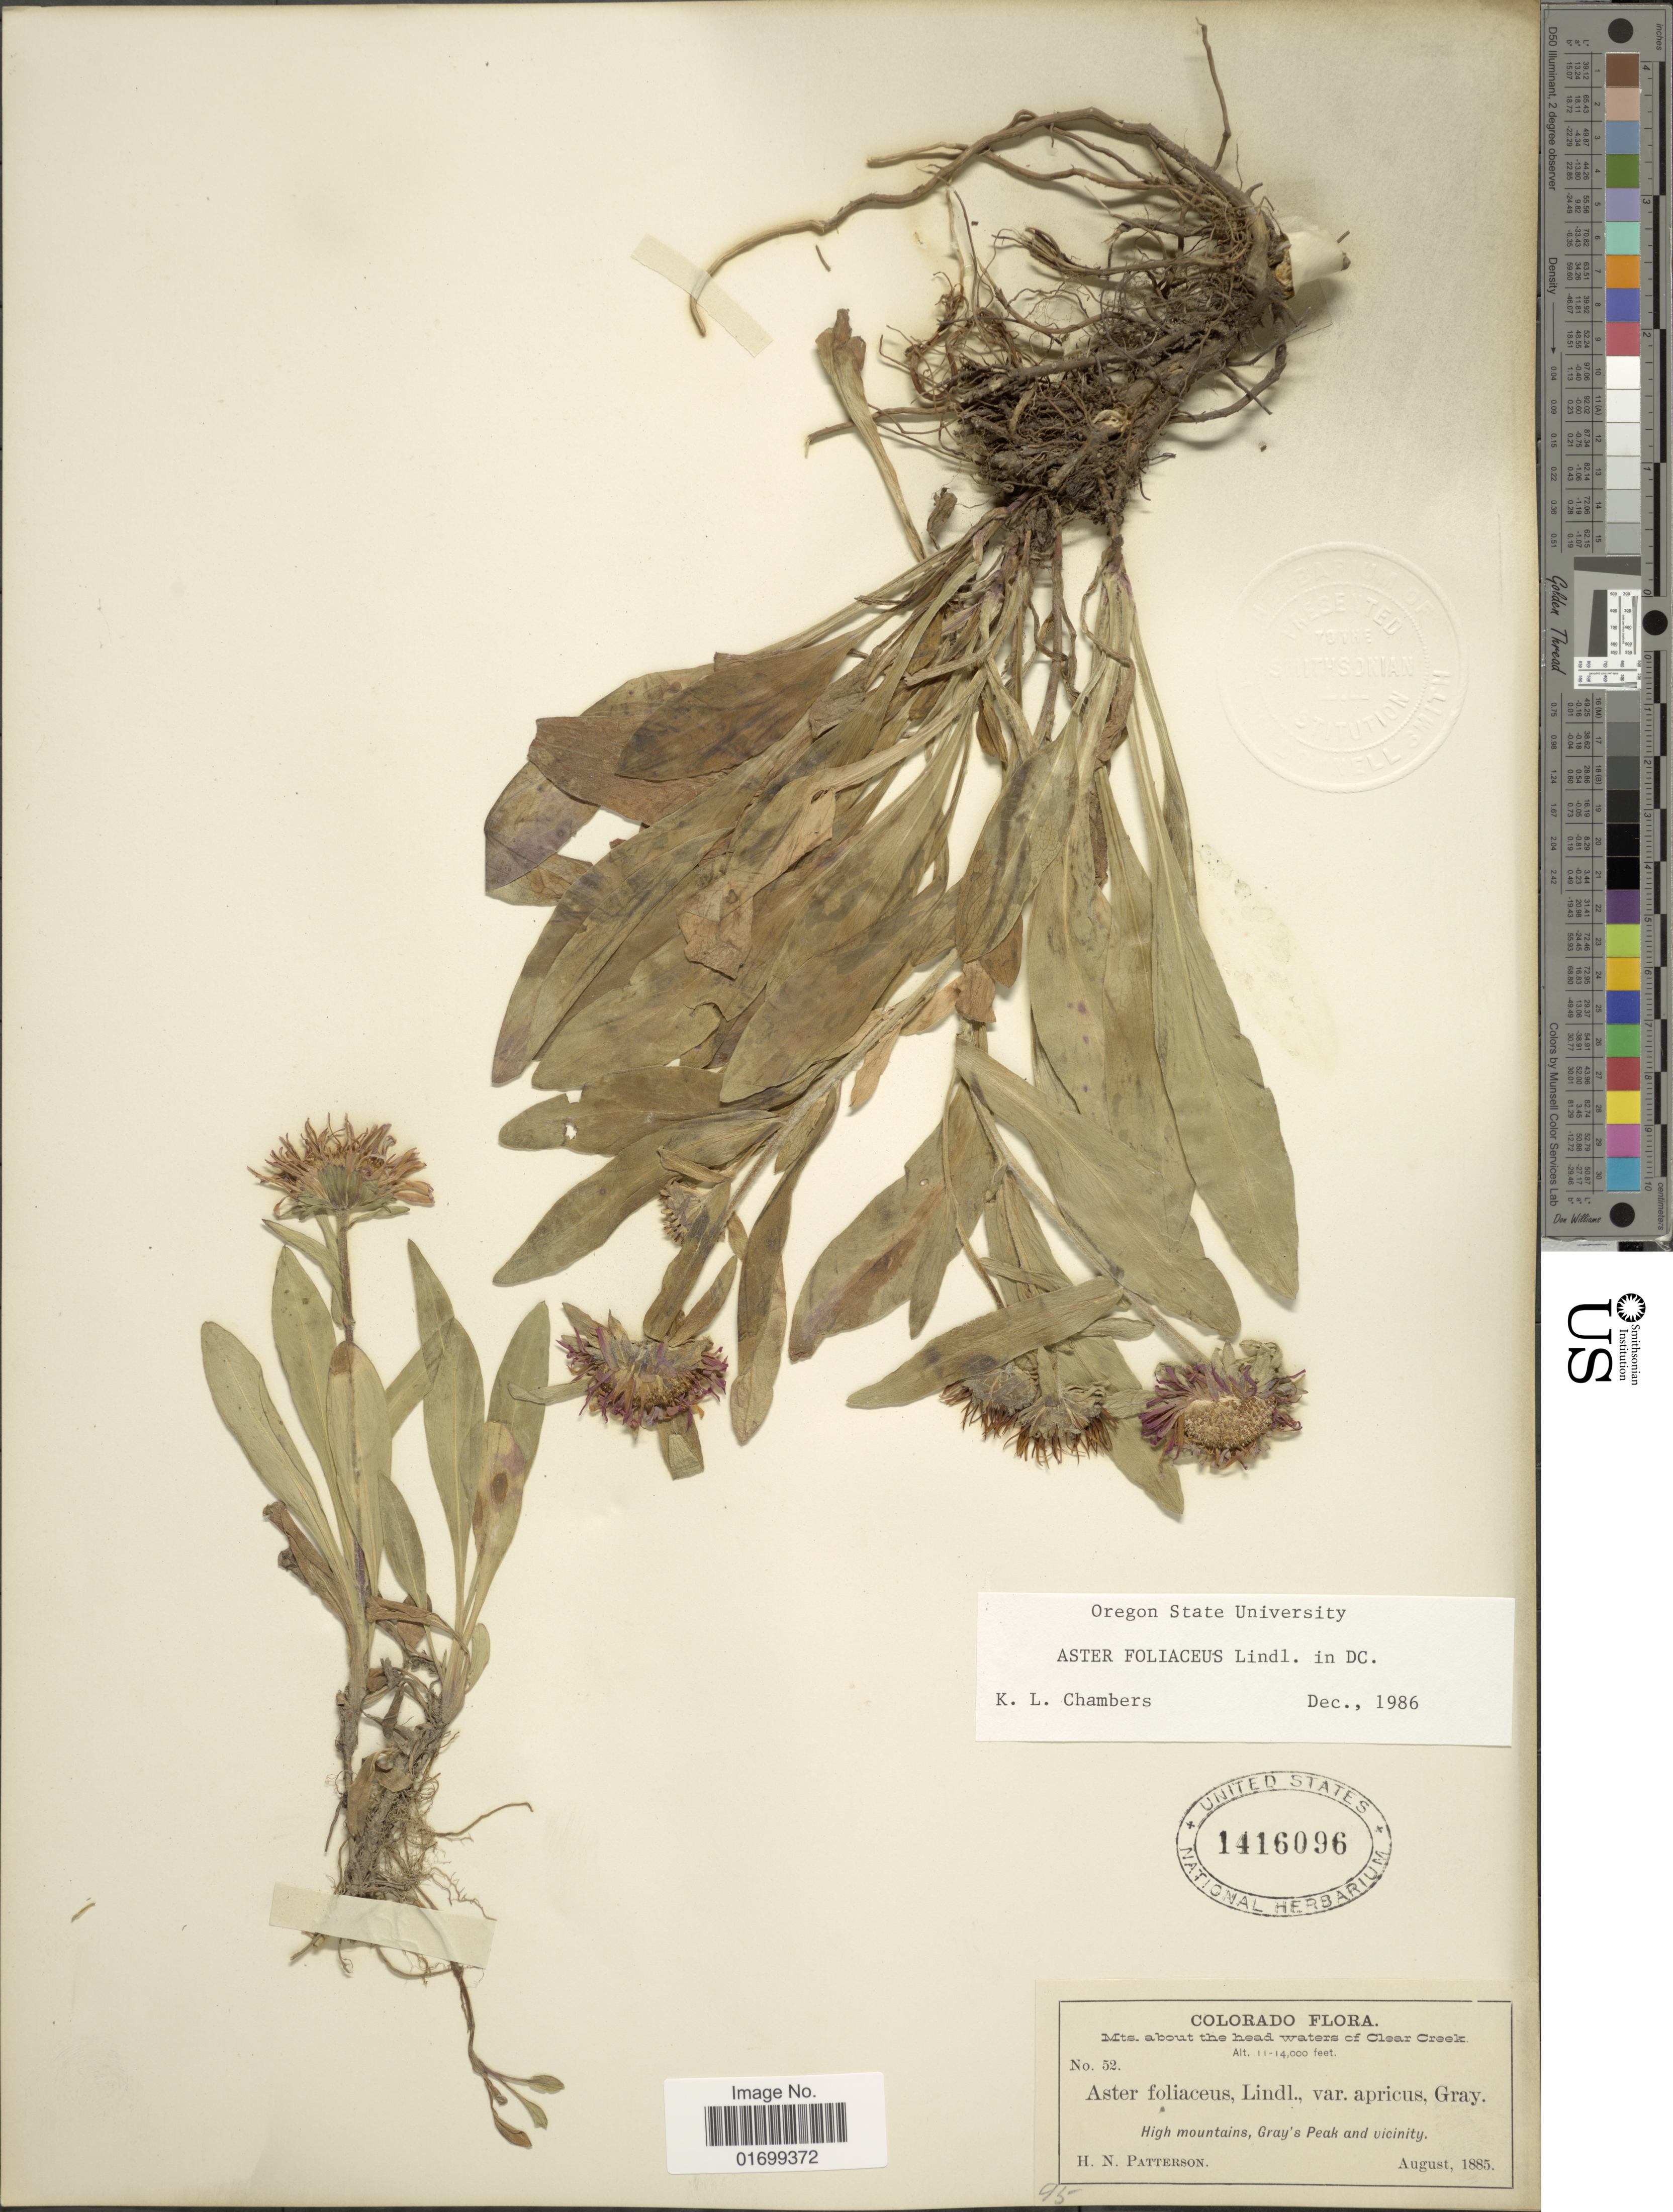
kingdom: Plantae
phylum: Tracheophyta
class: Magnoliopsida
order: Asterales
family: Asteraceae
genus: Symphyotrichum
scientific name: Symphyotrichum foliaceum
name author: (Lindl. ex DC.) G.L. Nesom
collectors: H. N. Patterson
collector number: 52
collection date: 1885-08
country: United States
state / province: Colorado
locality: Mts. about the head waters of Clear Creek, high mountains, Gray's Peak and vicinity.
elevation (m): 3353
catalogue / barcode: US 1416096